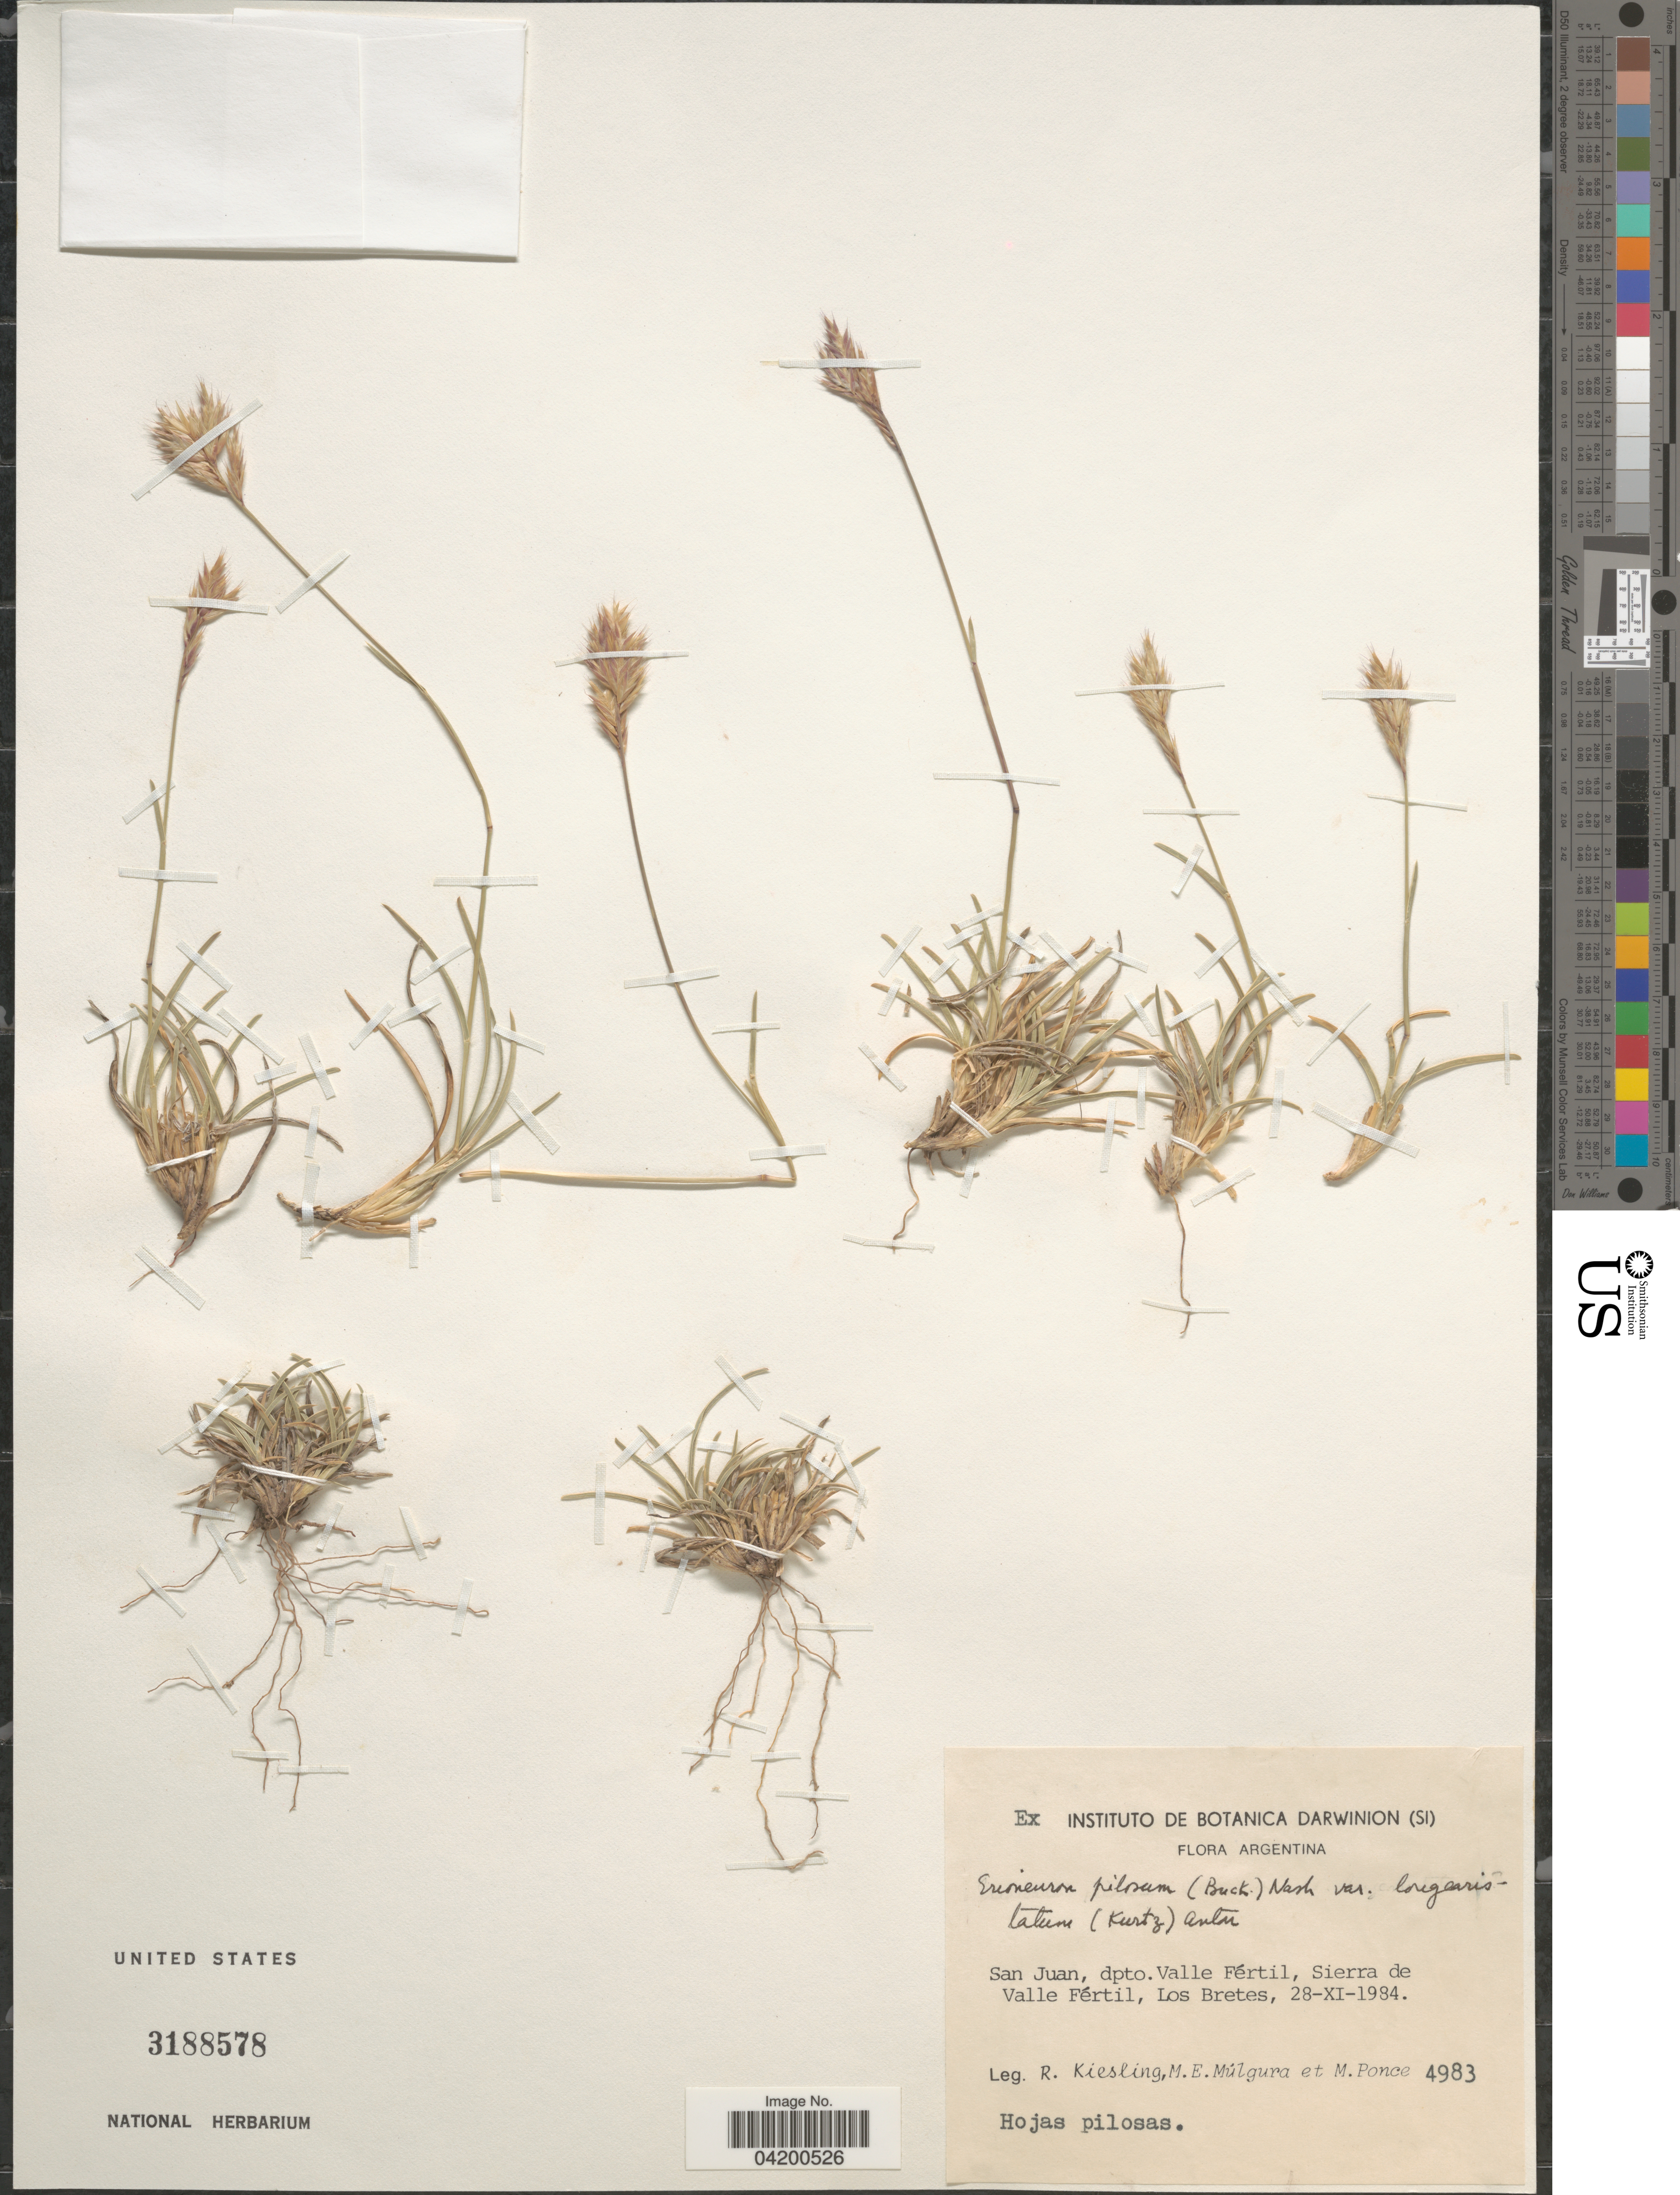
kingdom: Plantae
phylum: Tracheophyta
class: Liliopsida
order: Poales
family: Poaceae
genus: Erioneuron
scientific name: Erioneuron pilosum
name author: (Buckley) Nash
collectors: R. Kiesling, M. E. Múlgura & M. Ponce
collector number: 4983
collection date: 1984-11-28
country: Argentina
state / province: San Juan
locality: Dpto. Valle Fértil, Sierra de Valle Fértil, Los Bretes.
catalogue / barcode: US 3188578